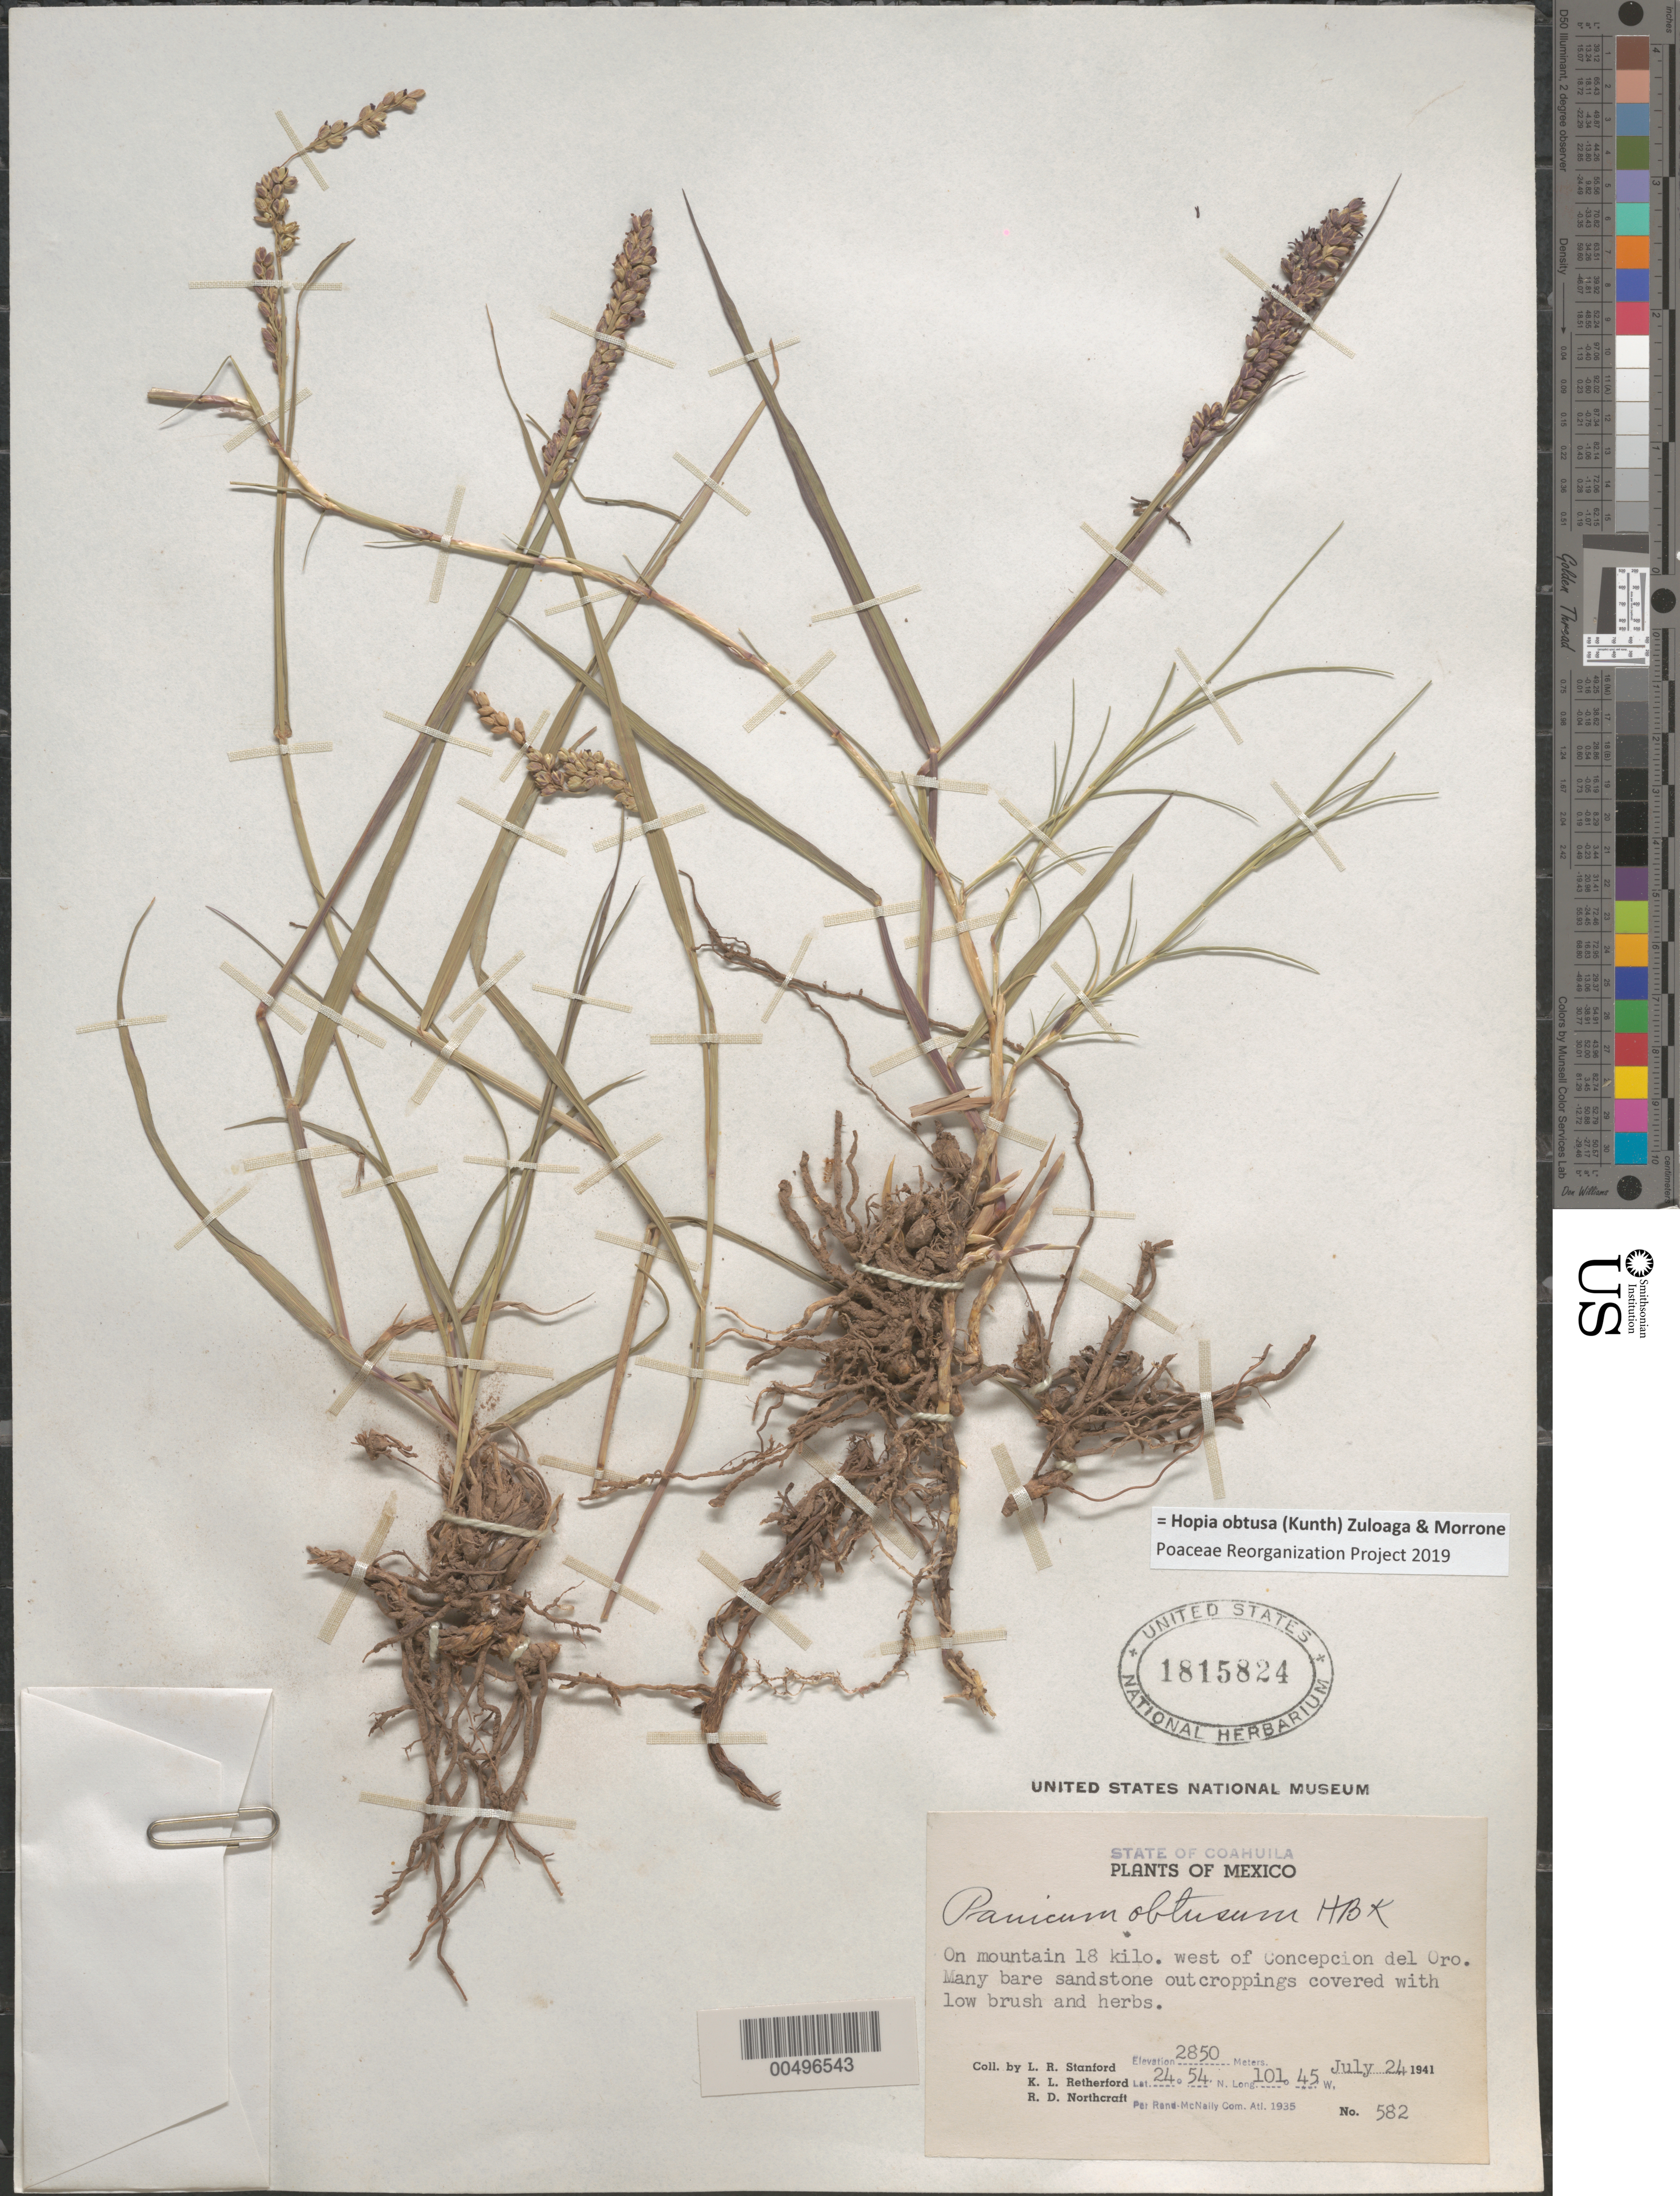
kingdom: Plantae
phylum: Tracheophyta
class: Liliopsida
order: Poales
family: Poaceae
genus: Panicum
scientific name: Panicum obtusum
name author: Kunth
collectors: L. R. Stanford, K. Retherford & R. Northcraft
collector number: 582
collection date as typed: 24 Jul 1941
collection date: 1941-07-24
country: Mexico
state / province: Coahuila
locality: On mtn 18 km W of Concepcion del Oro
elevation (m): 2850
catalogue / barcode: US 1815824